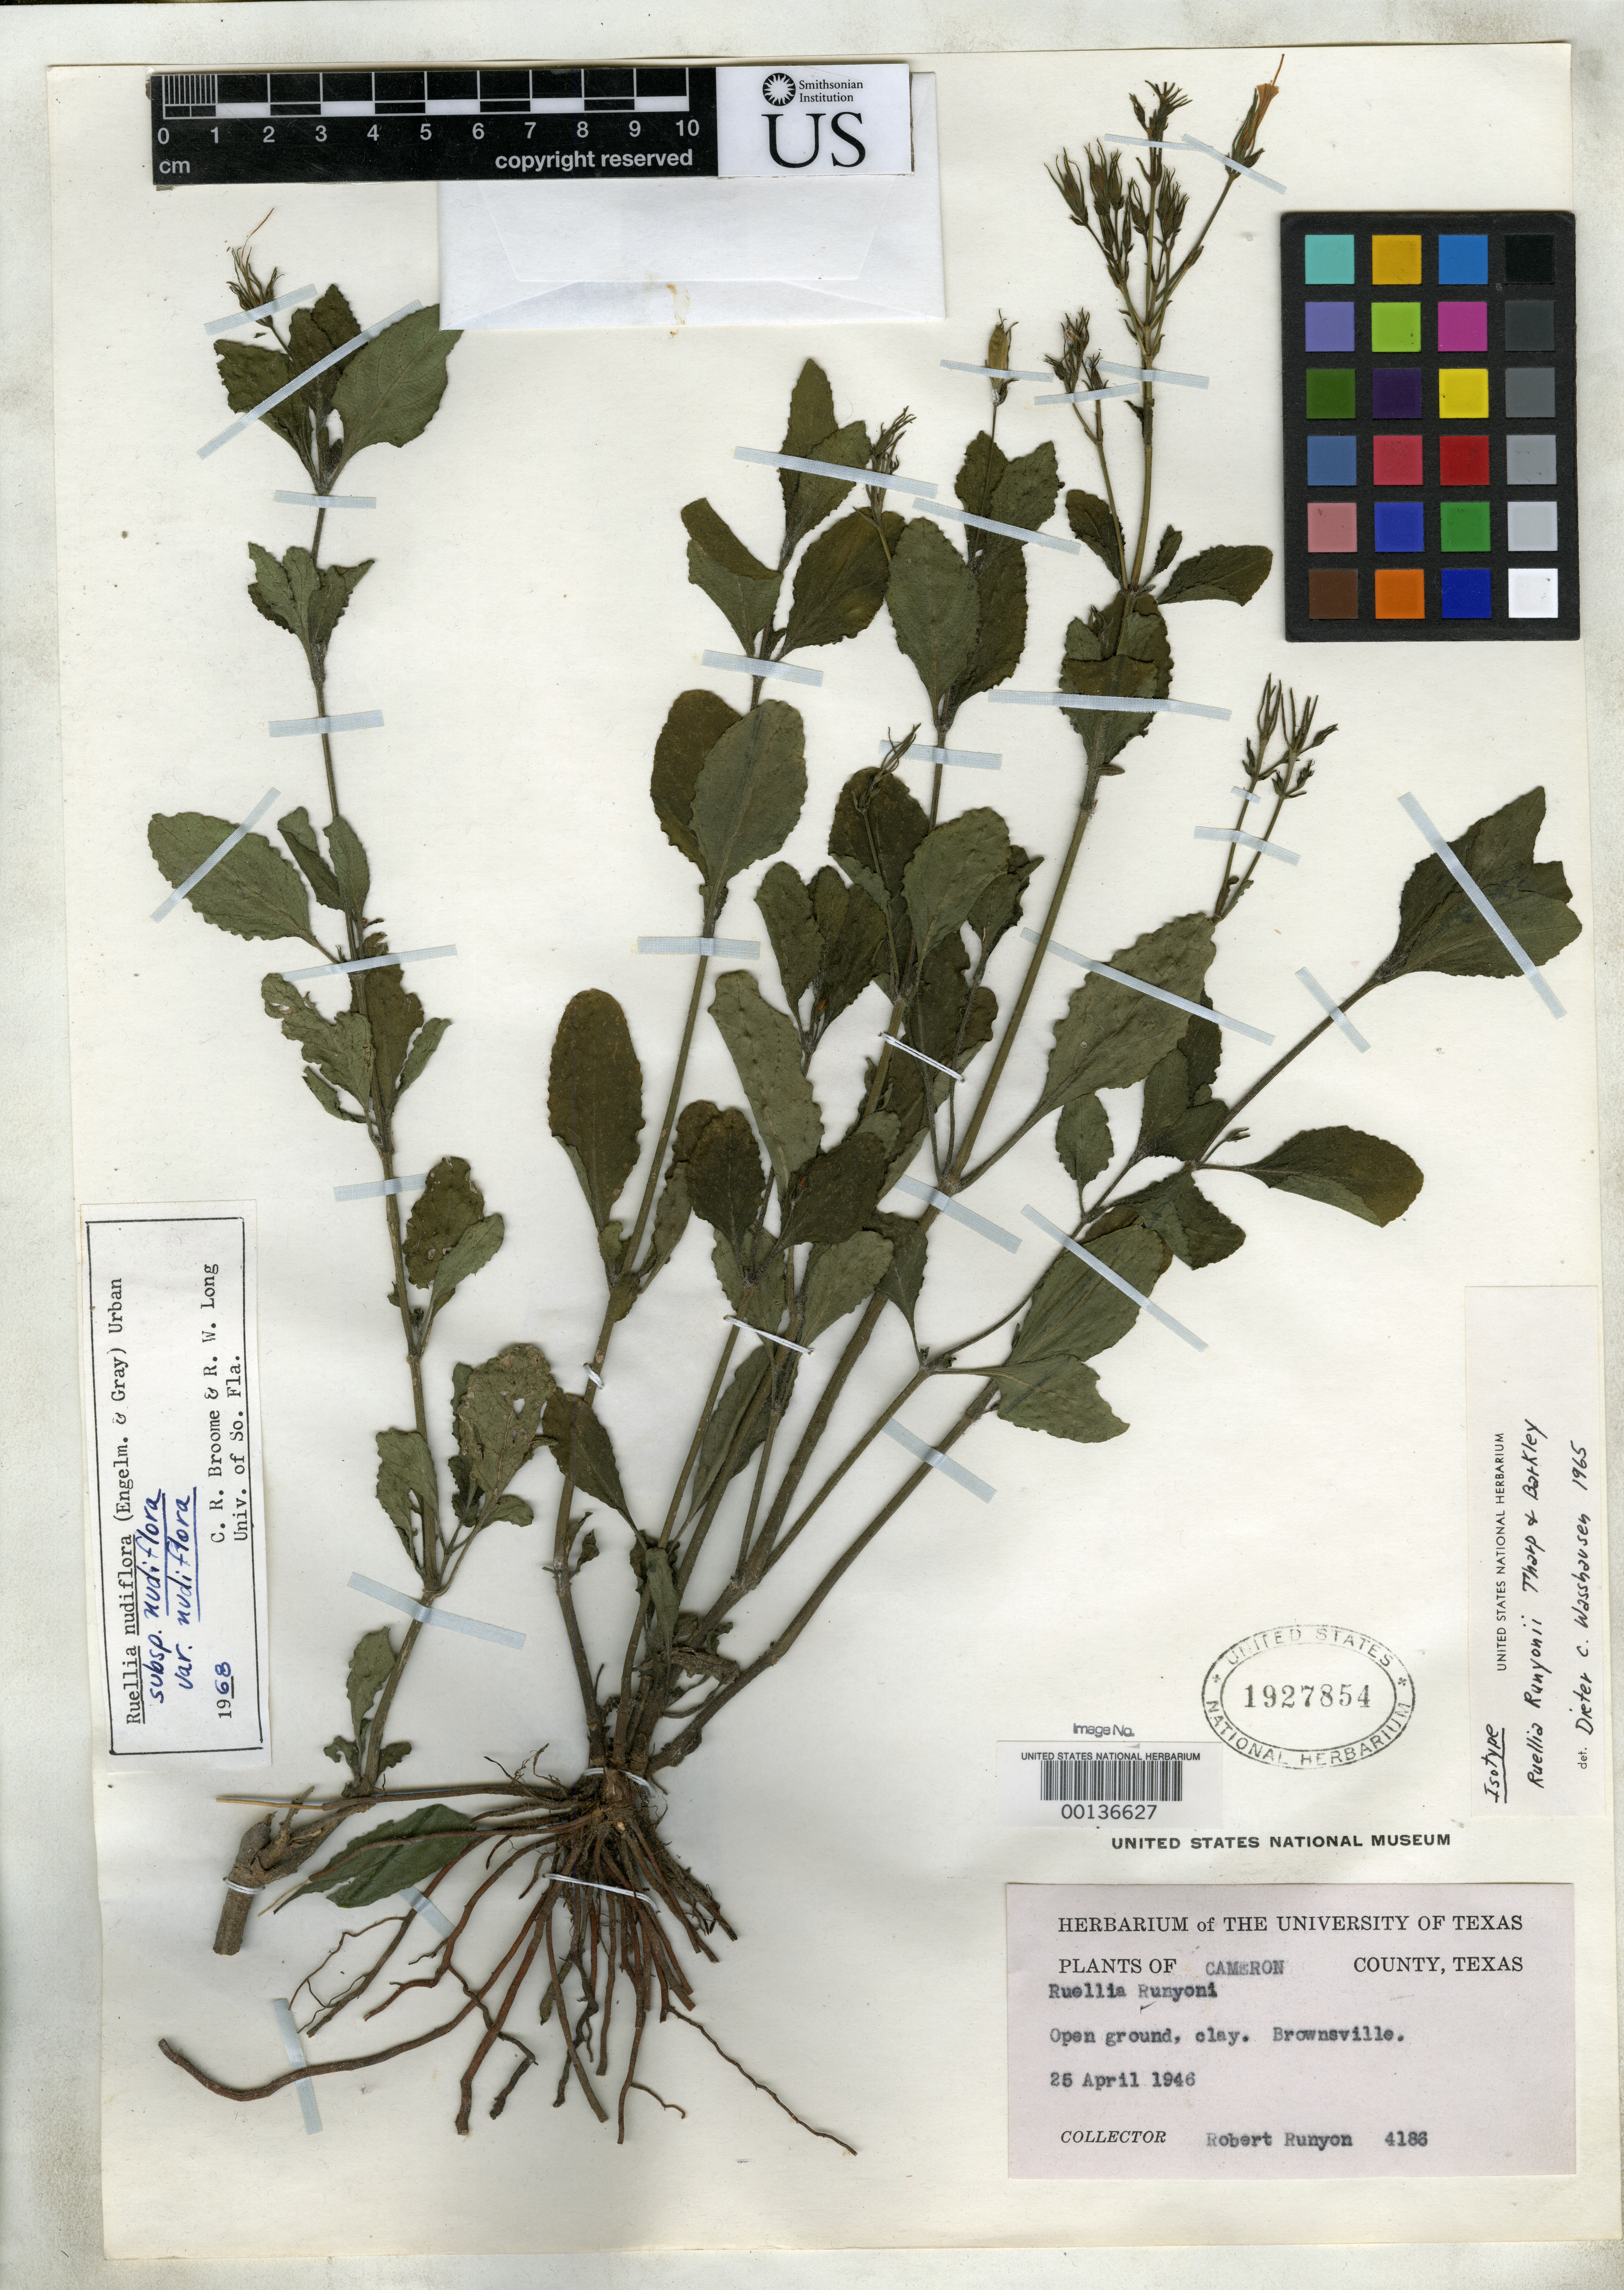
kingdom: Plantae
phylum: Tracheophyta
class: Magnoliopsida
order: Lamiales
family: Acanthaceae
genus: Ruellia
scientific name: Ruellia runyonii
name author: Tharp & F.A. Barkley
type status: Isotype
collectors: R. Runyon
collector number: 4186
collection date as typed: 25 Apr 1946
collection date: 1946-04-25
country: United States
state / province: Texas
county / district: Cameron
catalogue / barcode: US 1927854